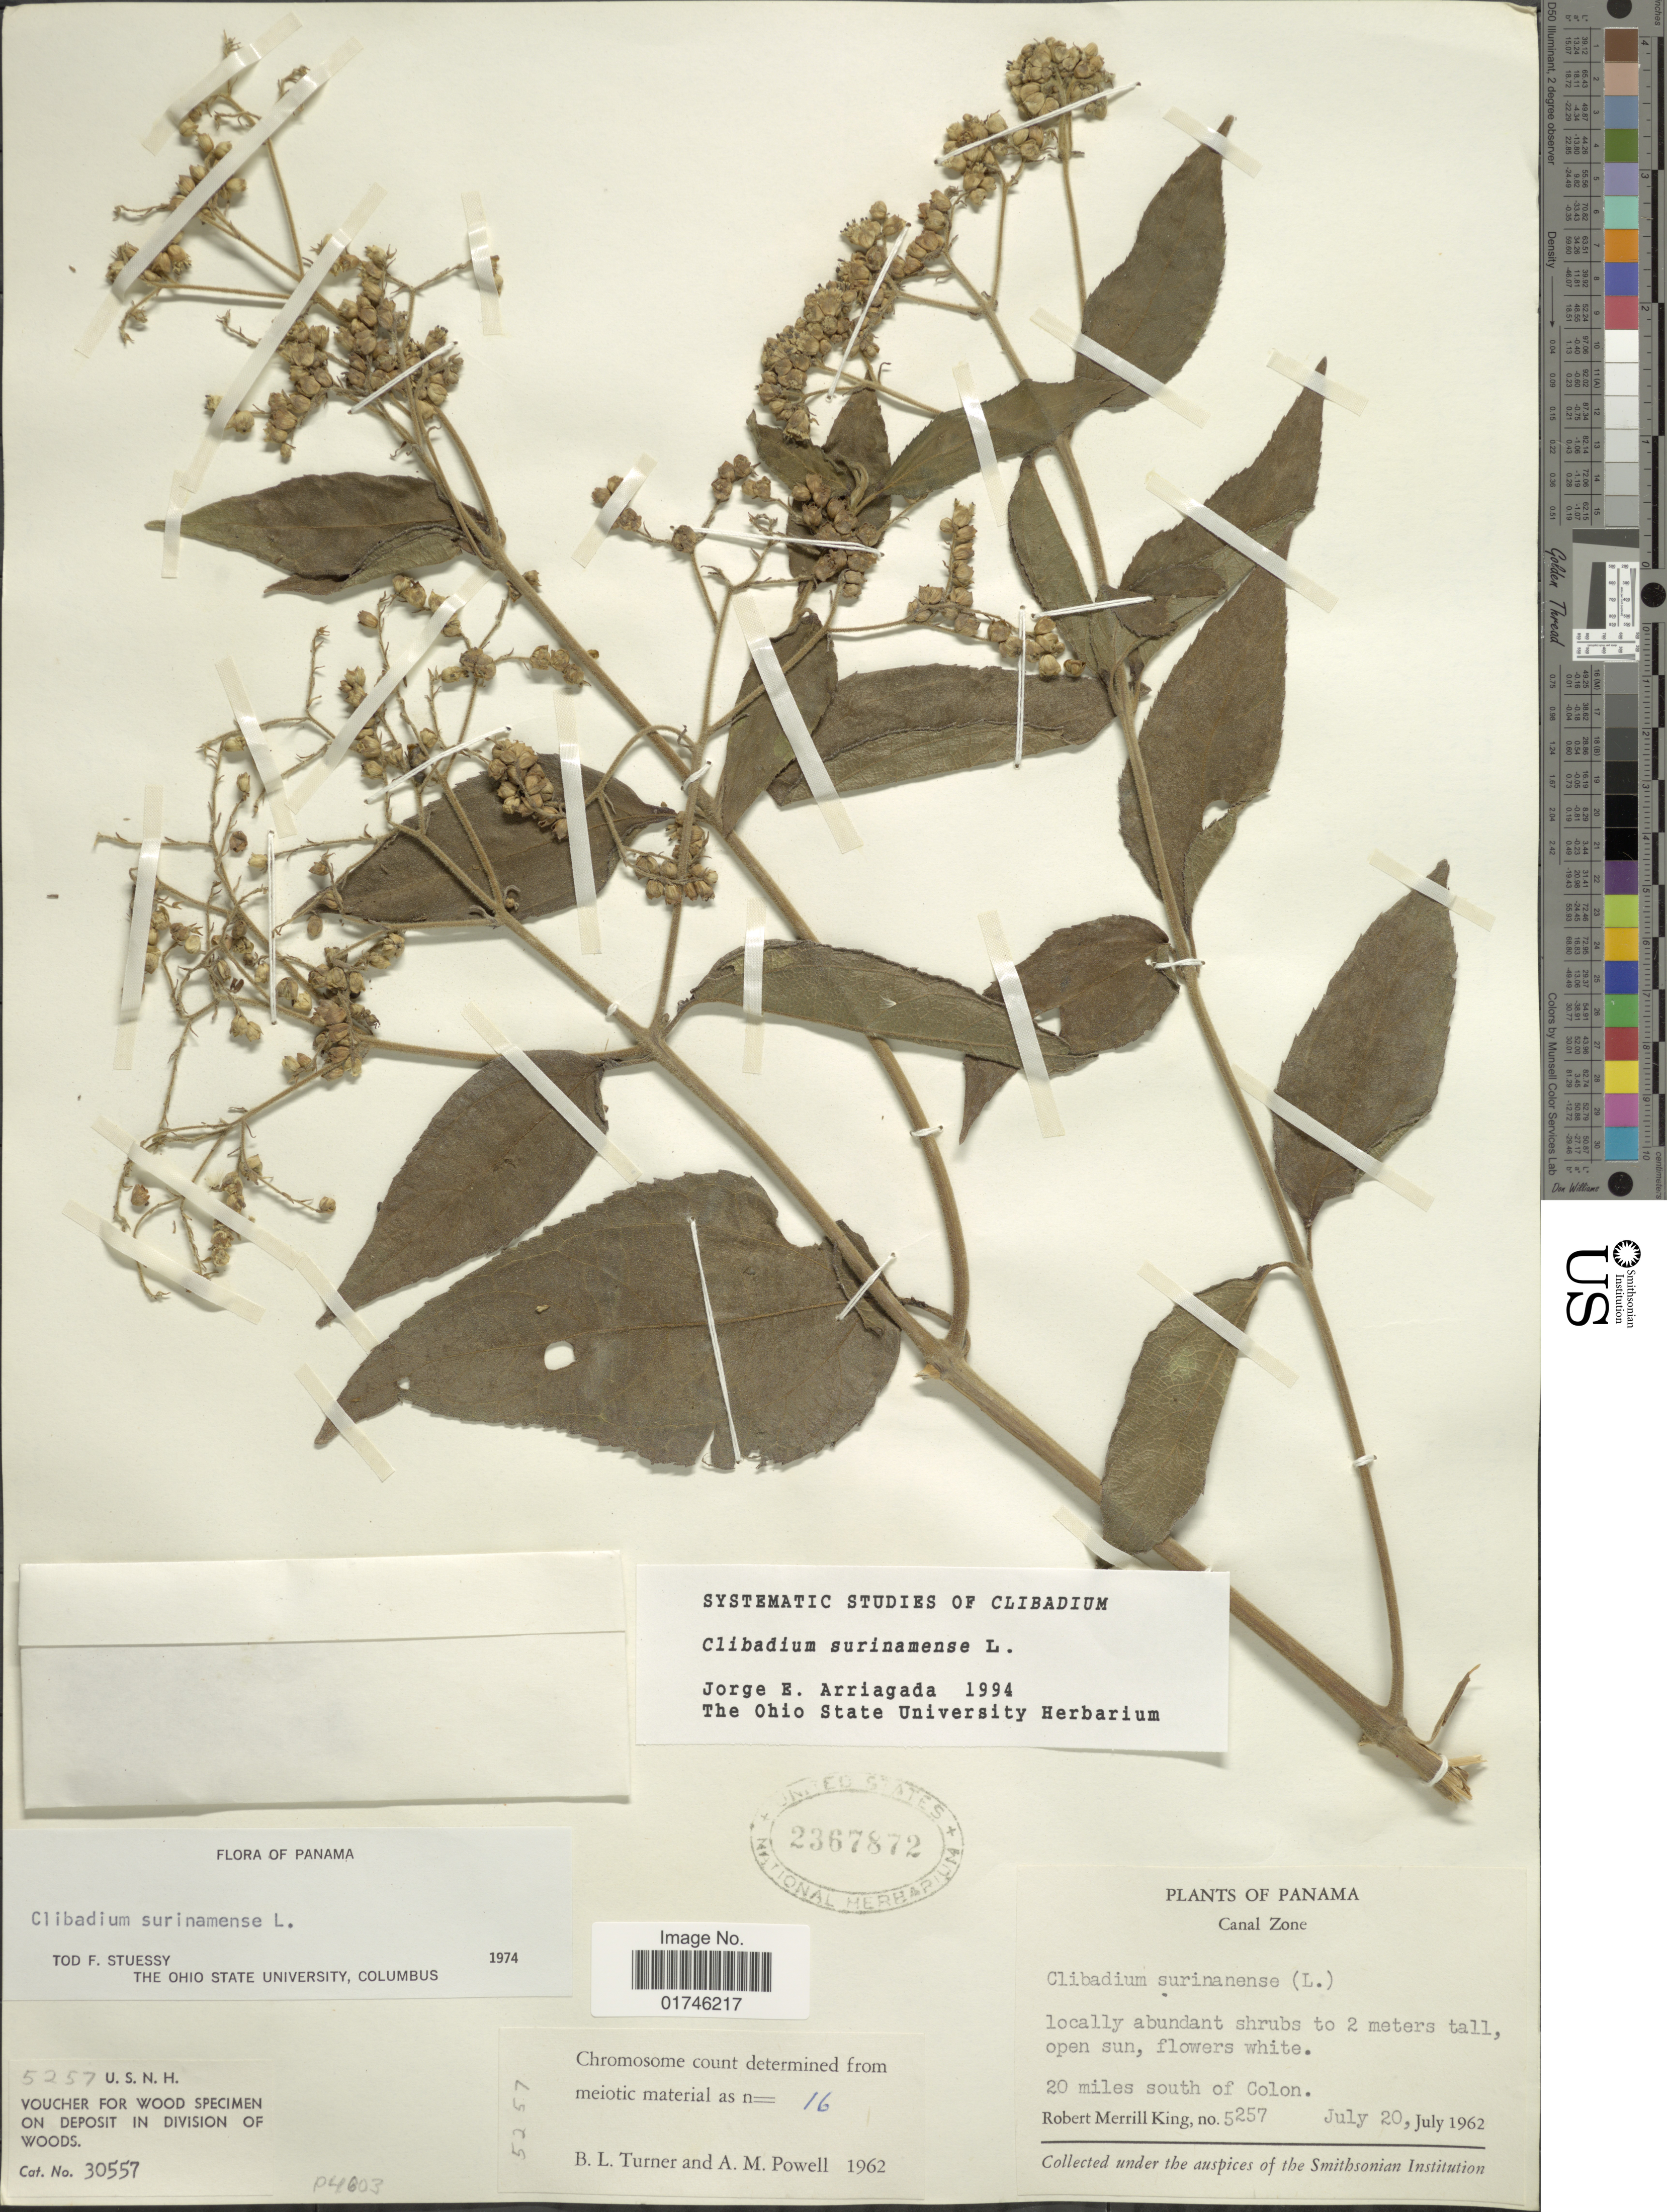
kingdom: Plantae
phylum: Tracheophyta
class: Magnoliopsida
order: Asterales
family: Asteraceae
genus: Clibadium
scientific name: Clibadium surinamense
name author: L.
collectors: R. M. King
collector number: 5257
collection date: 1962-07-20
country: Panama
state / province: Colón / Panamá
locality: Canal Zone. 20 miles south of Colon.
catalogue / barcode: US 2367872